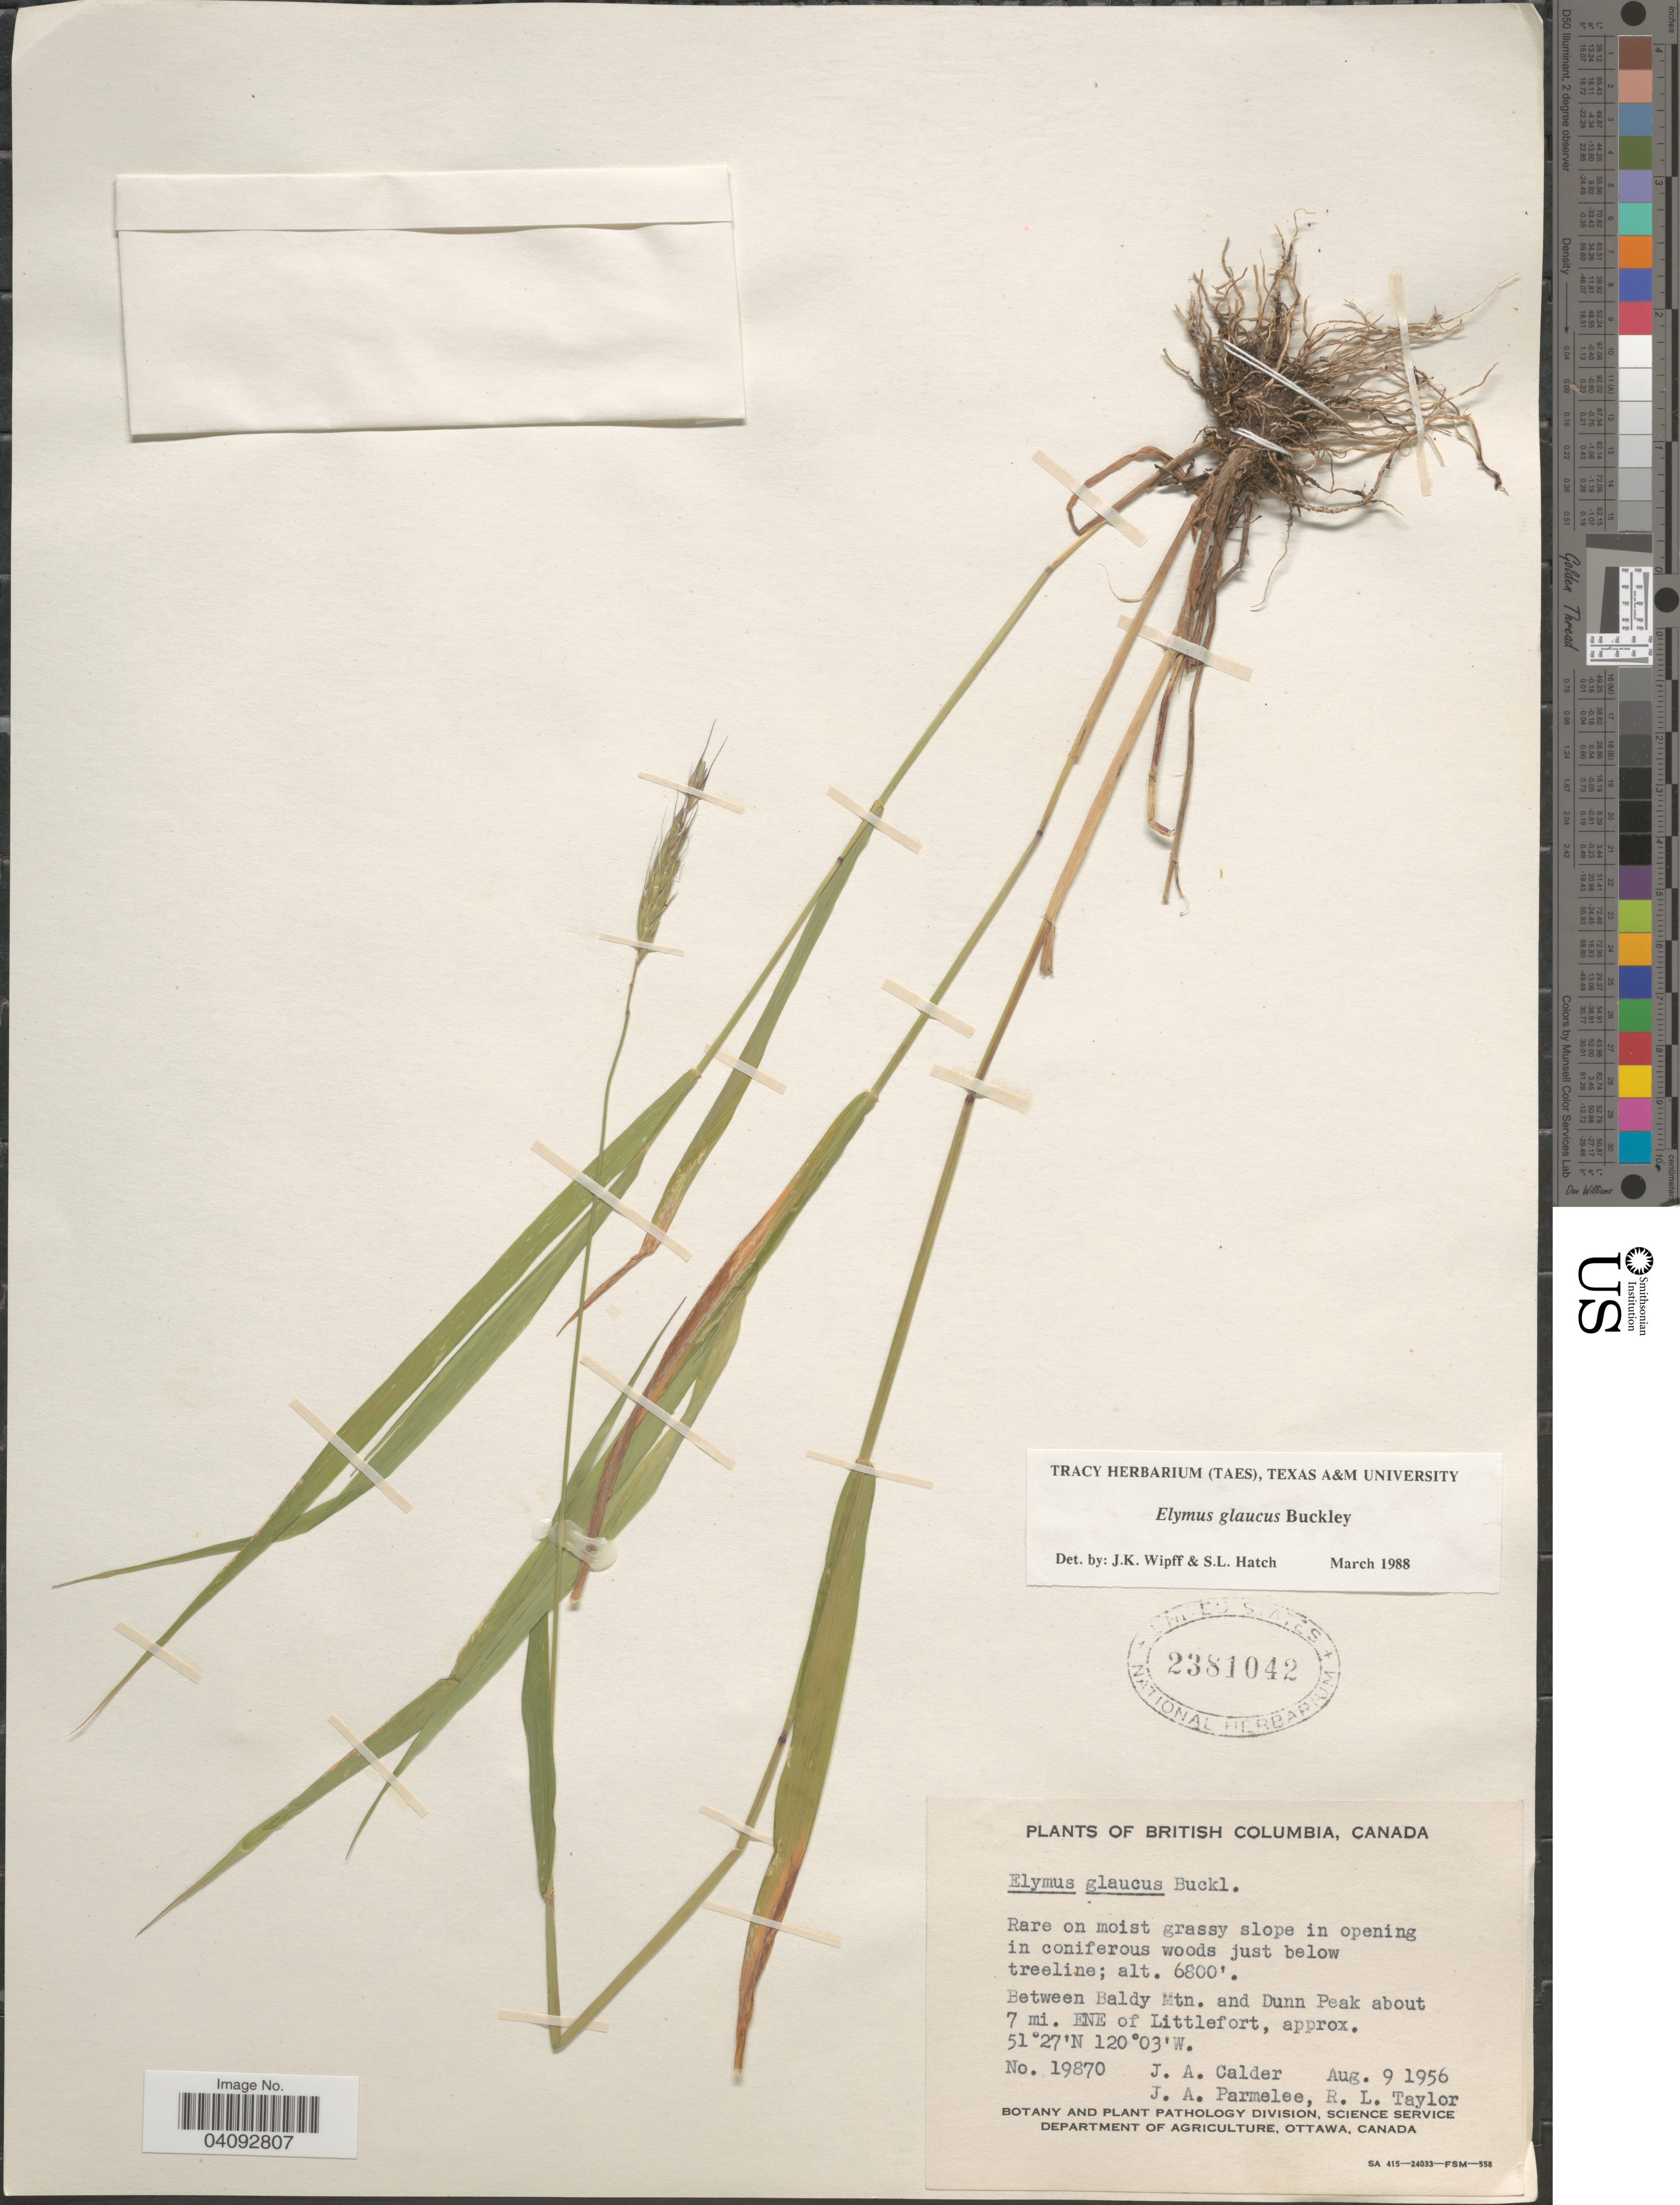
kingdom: Plantae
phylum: Tracheophyta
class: Liliopsida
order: Poales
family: Poaceae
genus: Elymus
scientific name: Elymus glaucus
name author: Buckley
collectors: J. A. Calder, J. A. Parmelee & R. Taylor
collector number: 19870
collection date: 1956-08-09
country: Canada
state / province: British Columbia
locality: Between Baldy Mtn. and Dunn Peak about 7 mi. ENE of Littlefort.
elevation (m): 2073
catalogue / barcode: US 2381042